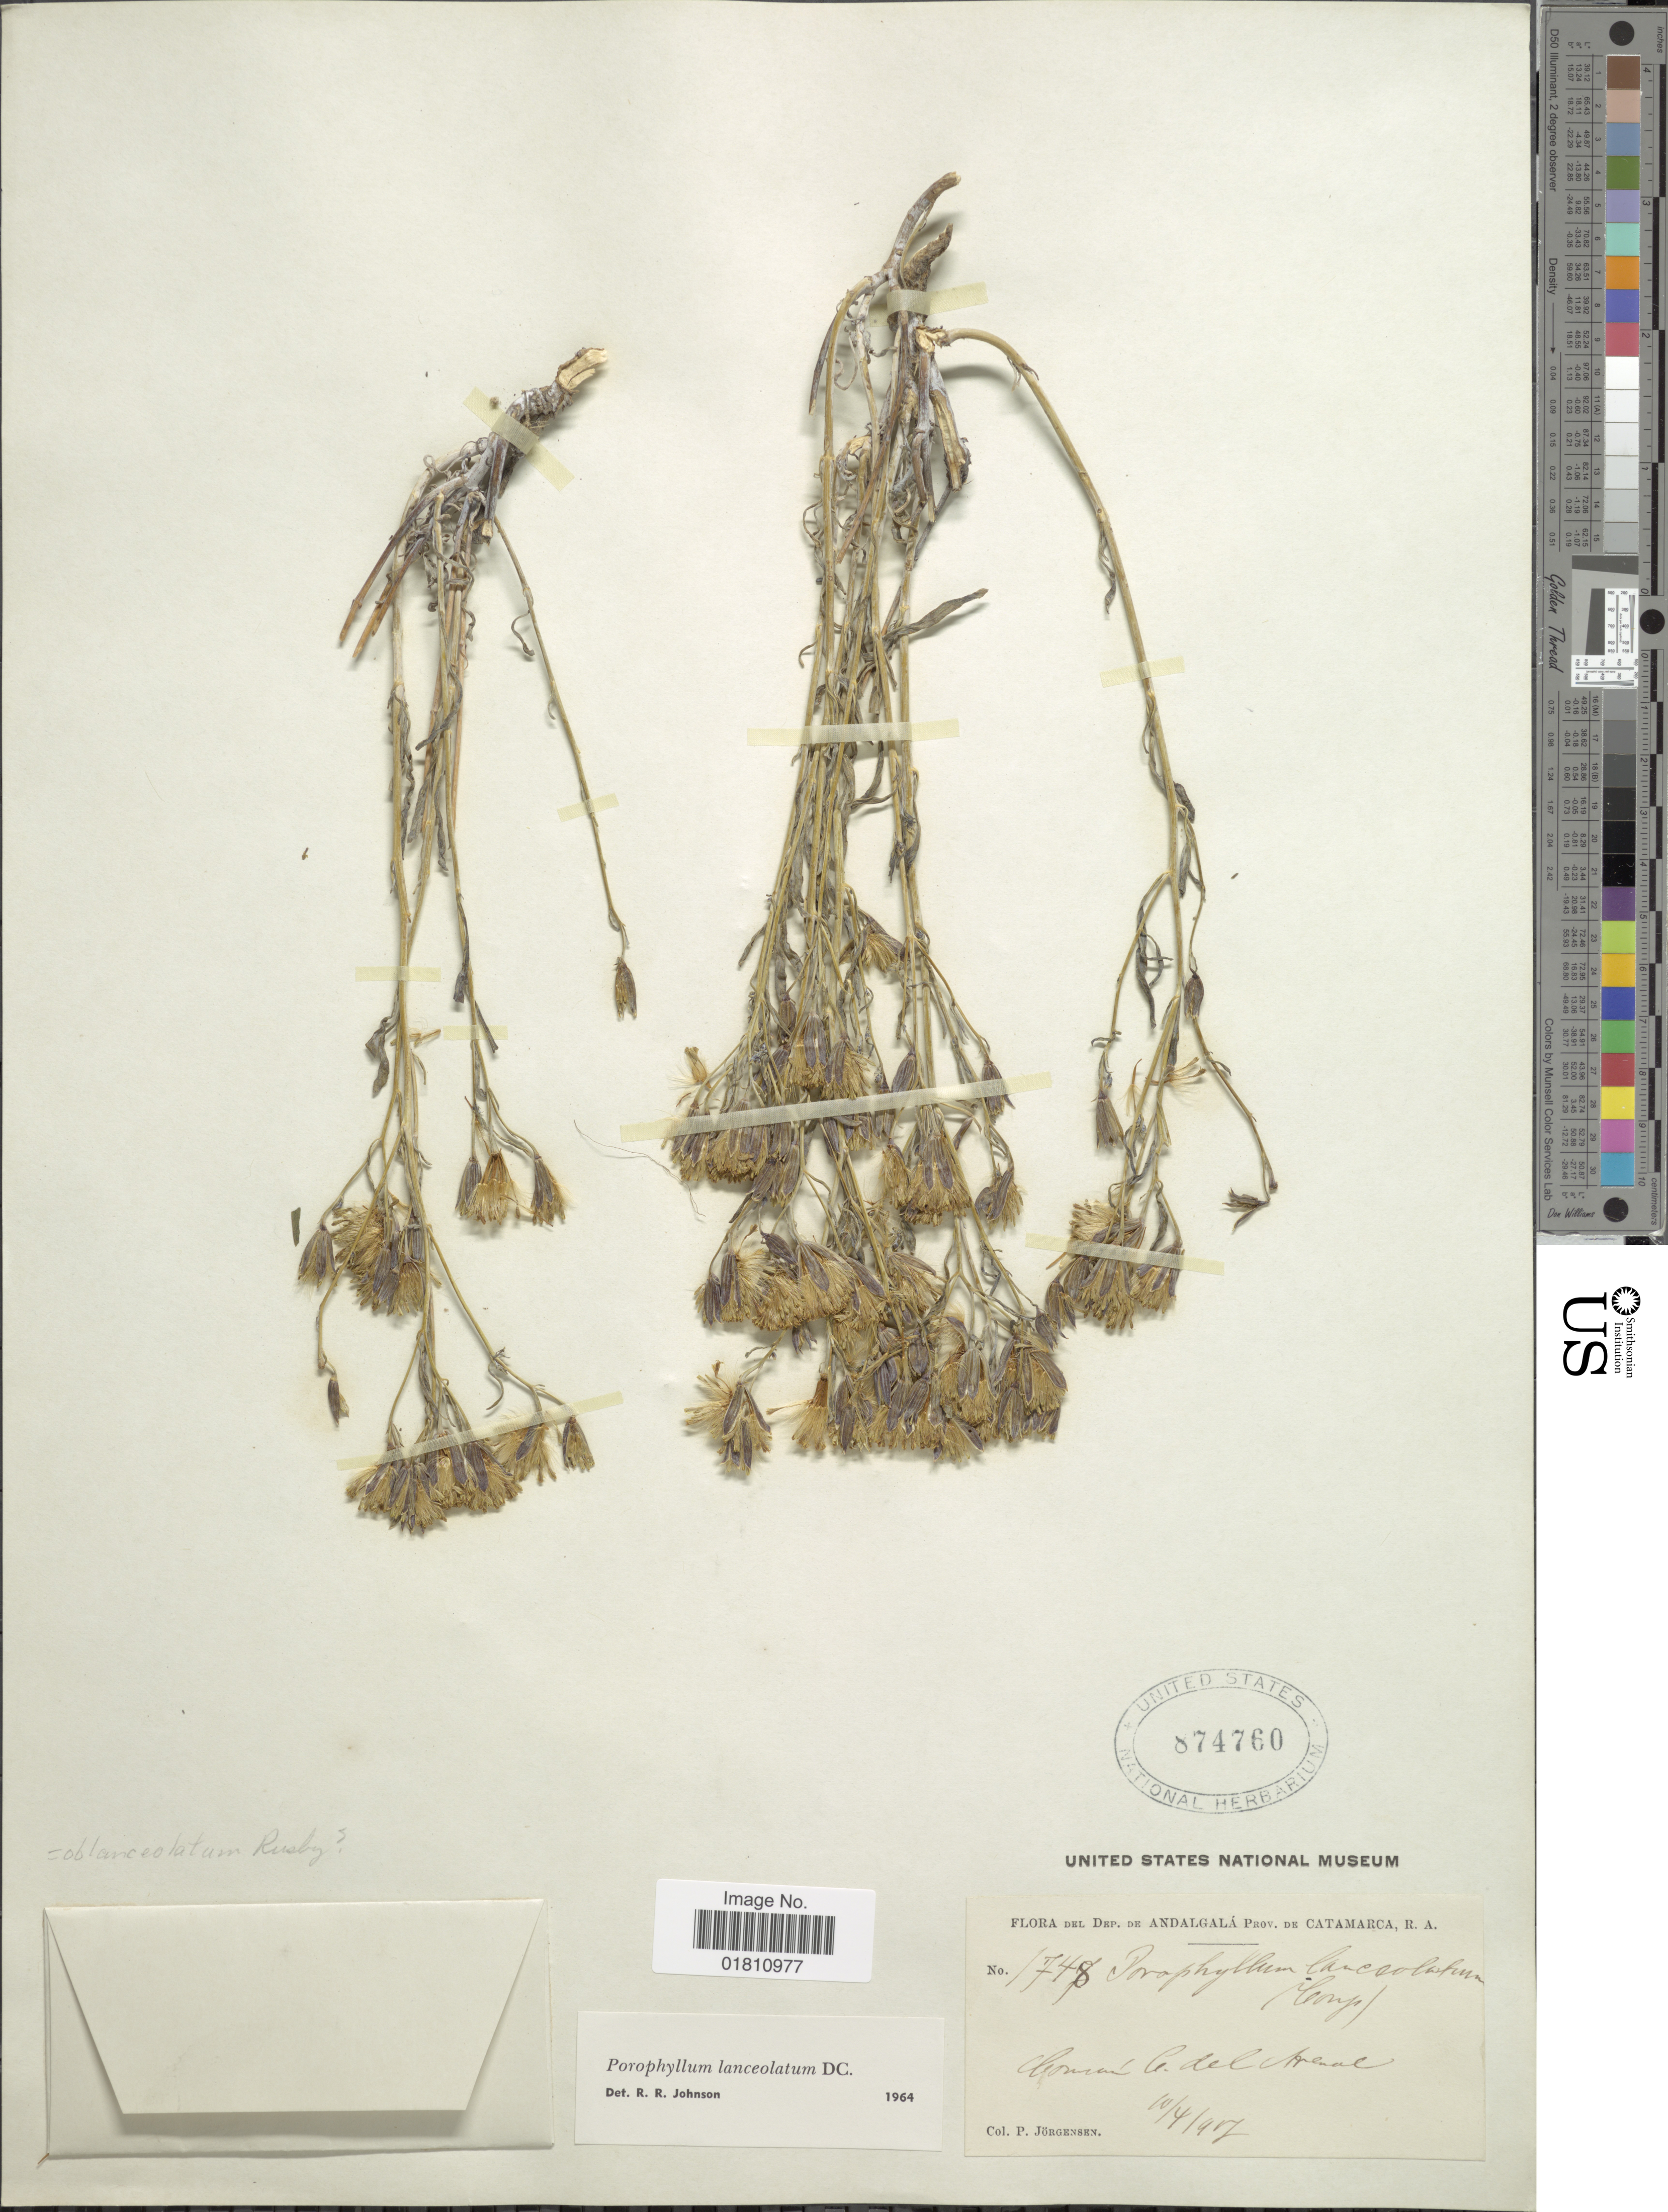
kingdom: Plantae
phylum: Tracheophyta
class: Magnoliopsida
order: Asterales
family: Asteraceae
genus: Porophyllum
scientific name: Porophyllum lanceolatum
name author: DC.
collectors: P. Jörgensen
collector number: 1748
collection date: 1907-04-10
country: Argentina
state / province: Catamarca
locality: Común Campo del Arenal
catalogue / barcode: US 874760